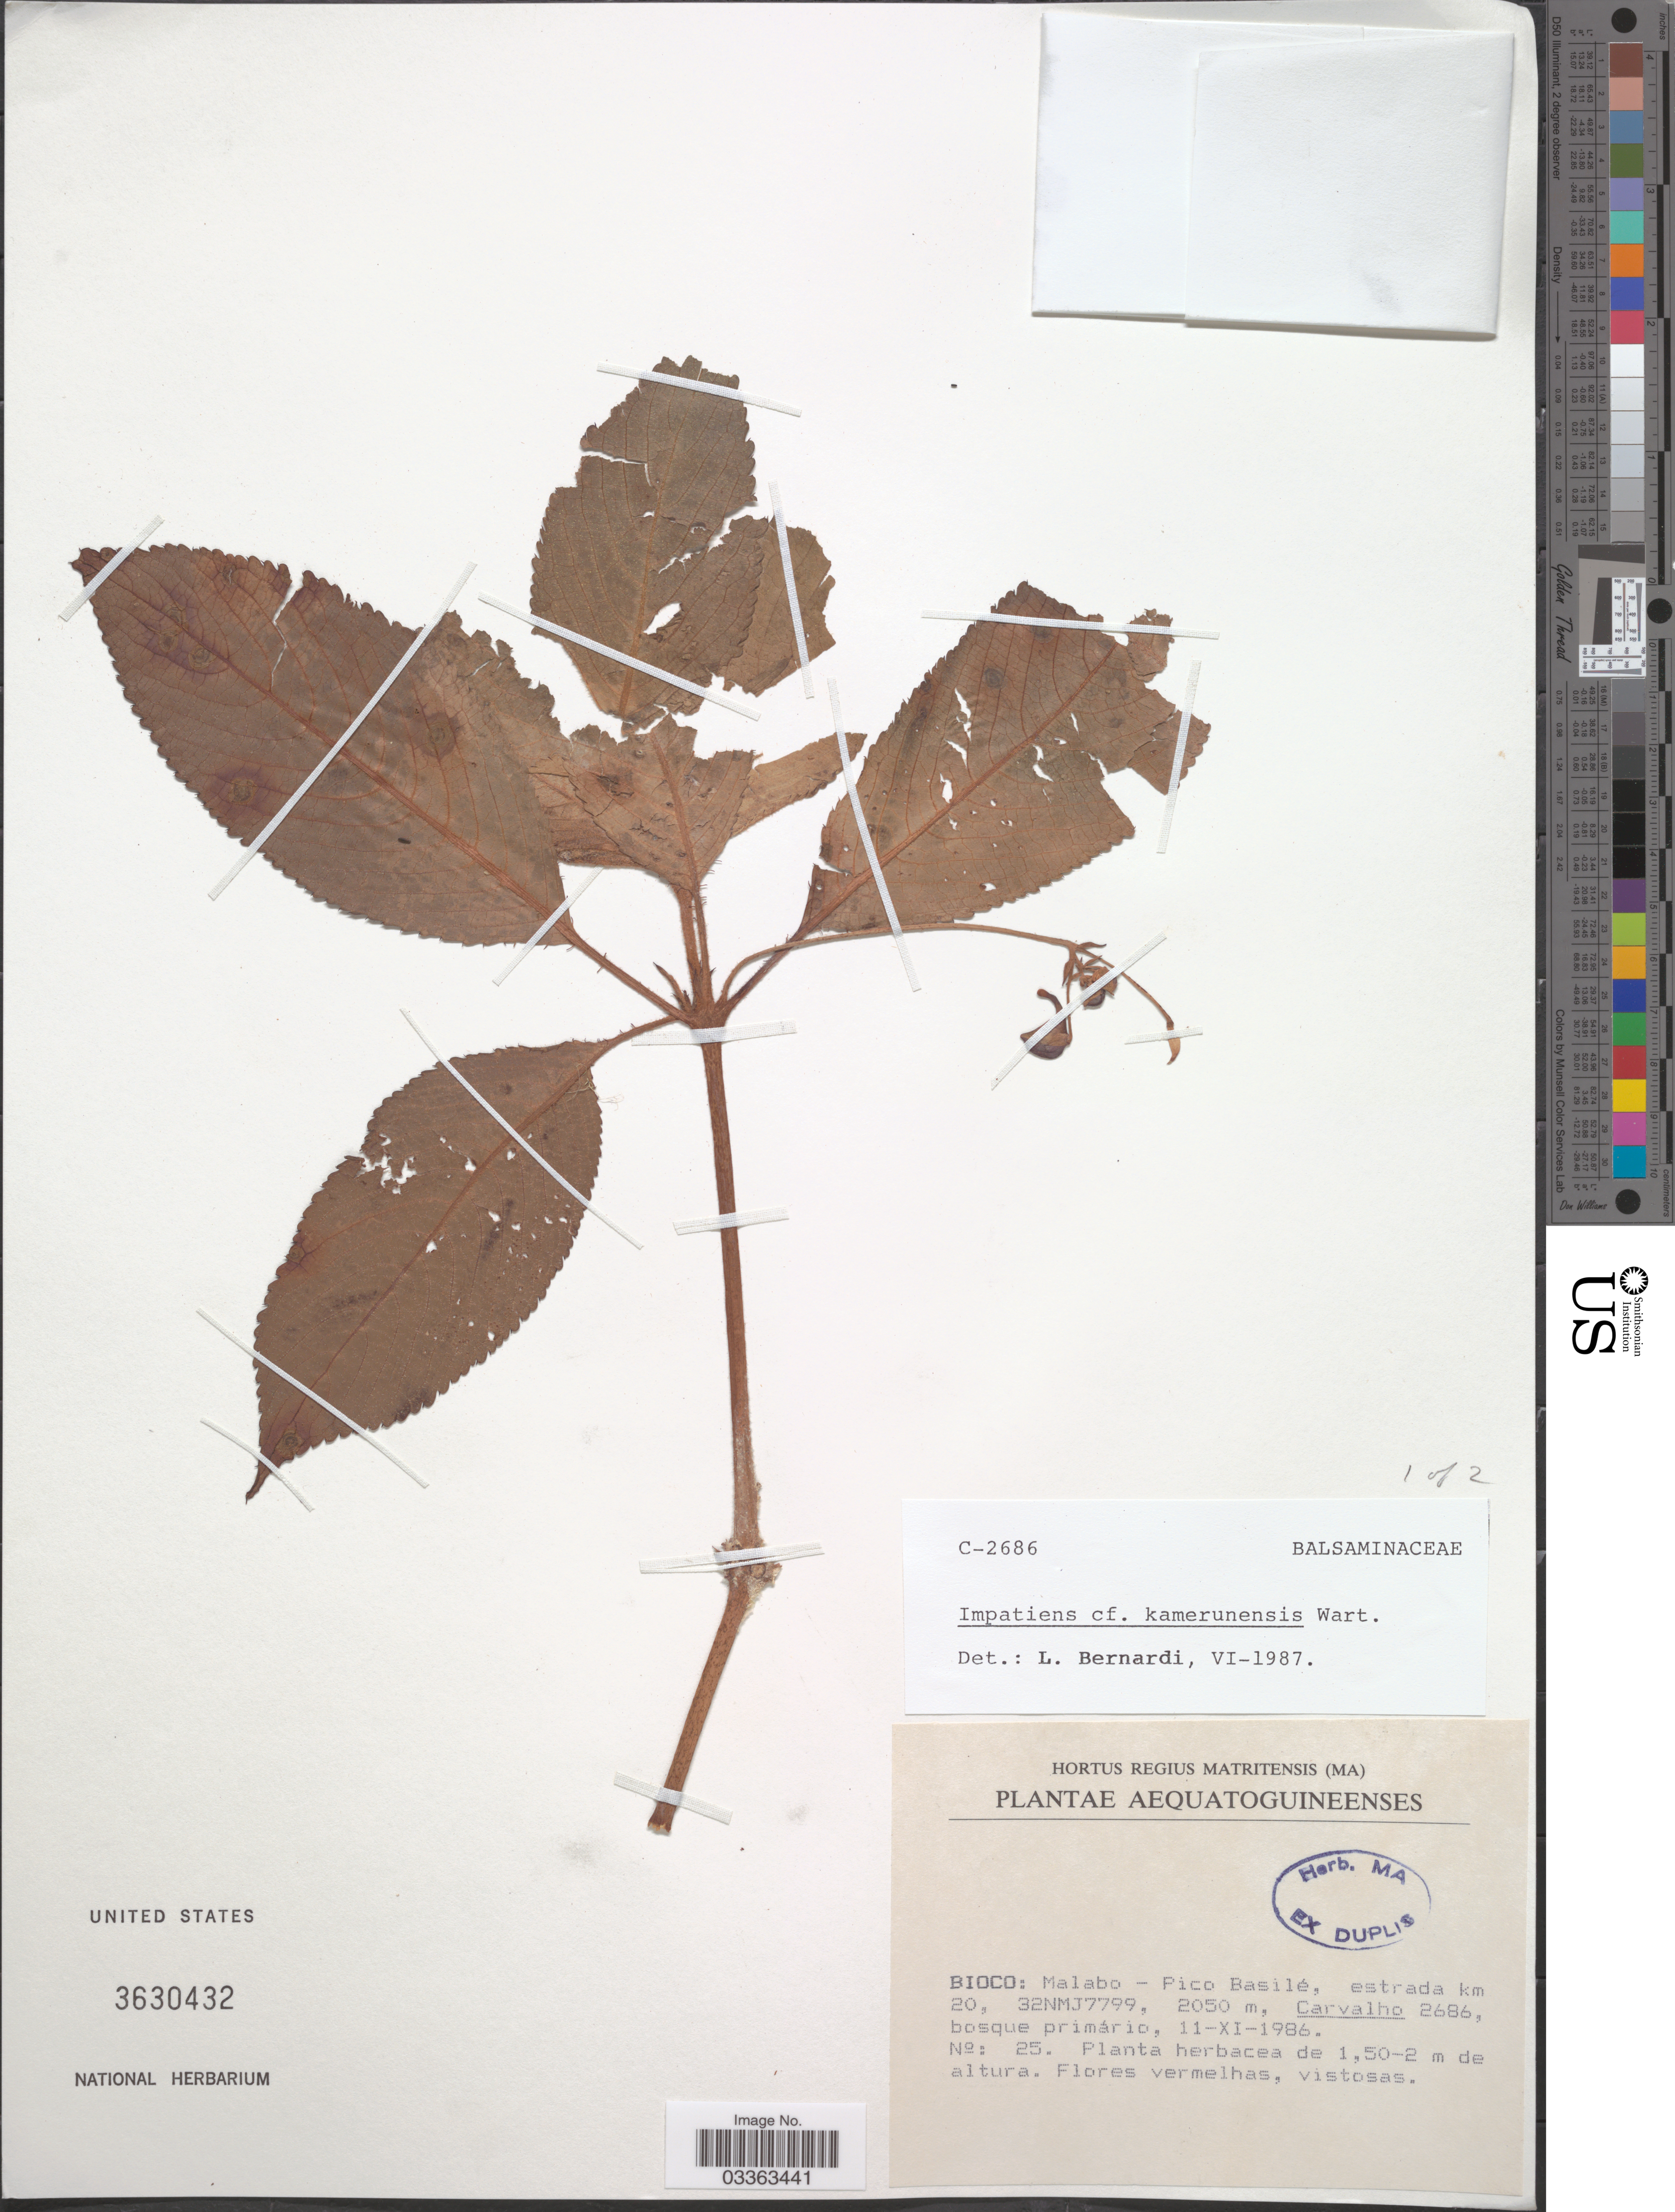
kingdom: Plantae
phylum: Tracheophyta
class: Magnoliopsida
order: Ericales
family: Balsaminaceae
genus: Impatiens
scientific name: Impatiens kamerunensis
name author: Warb.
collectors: Carvalho, --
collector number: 2686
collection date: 1986-11-11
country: Equatorial Guinea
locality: Aequatoguineenses, Bioco: Malabo - Pico Basilé, estrada km 20, 32NMJ7799.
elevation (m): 2050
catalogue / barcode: US 3630432